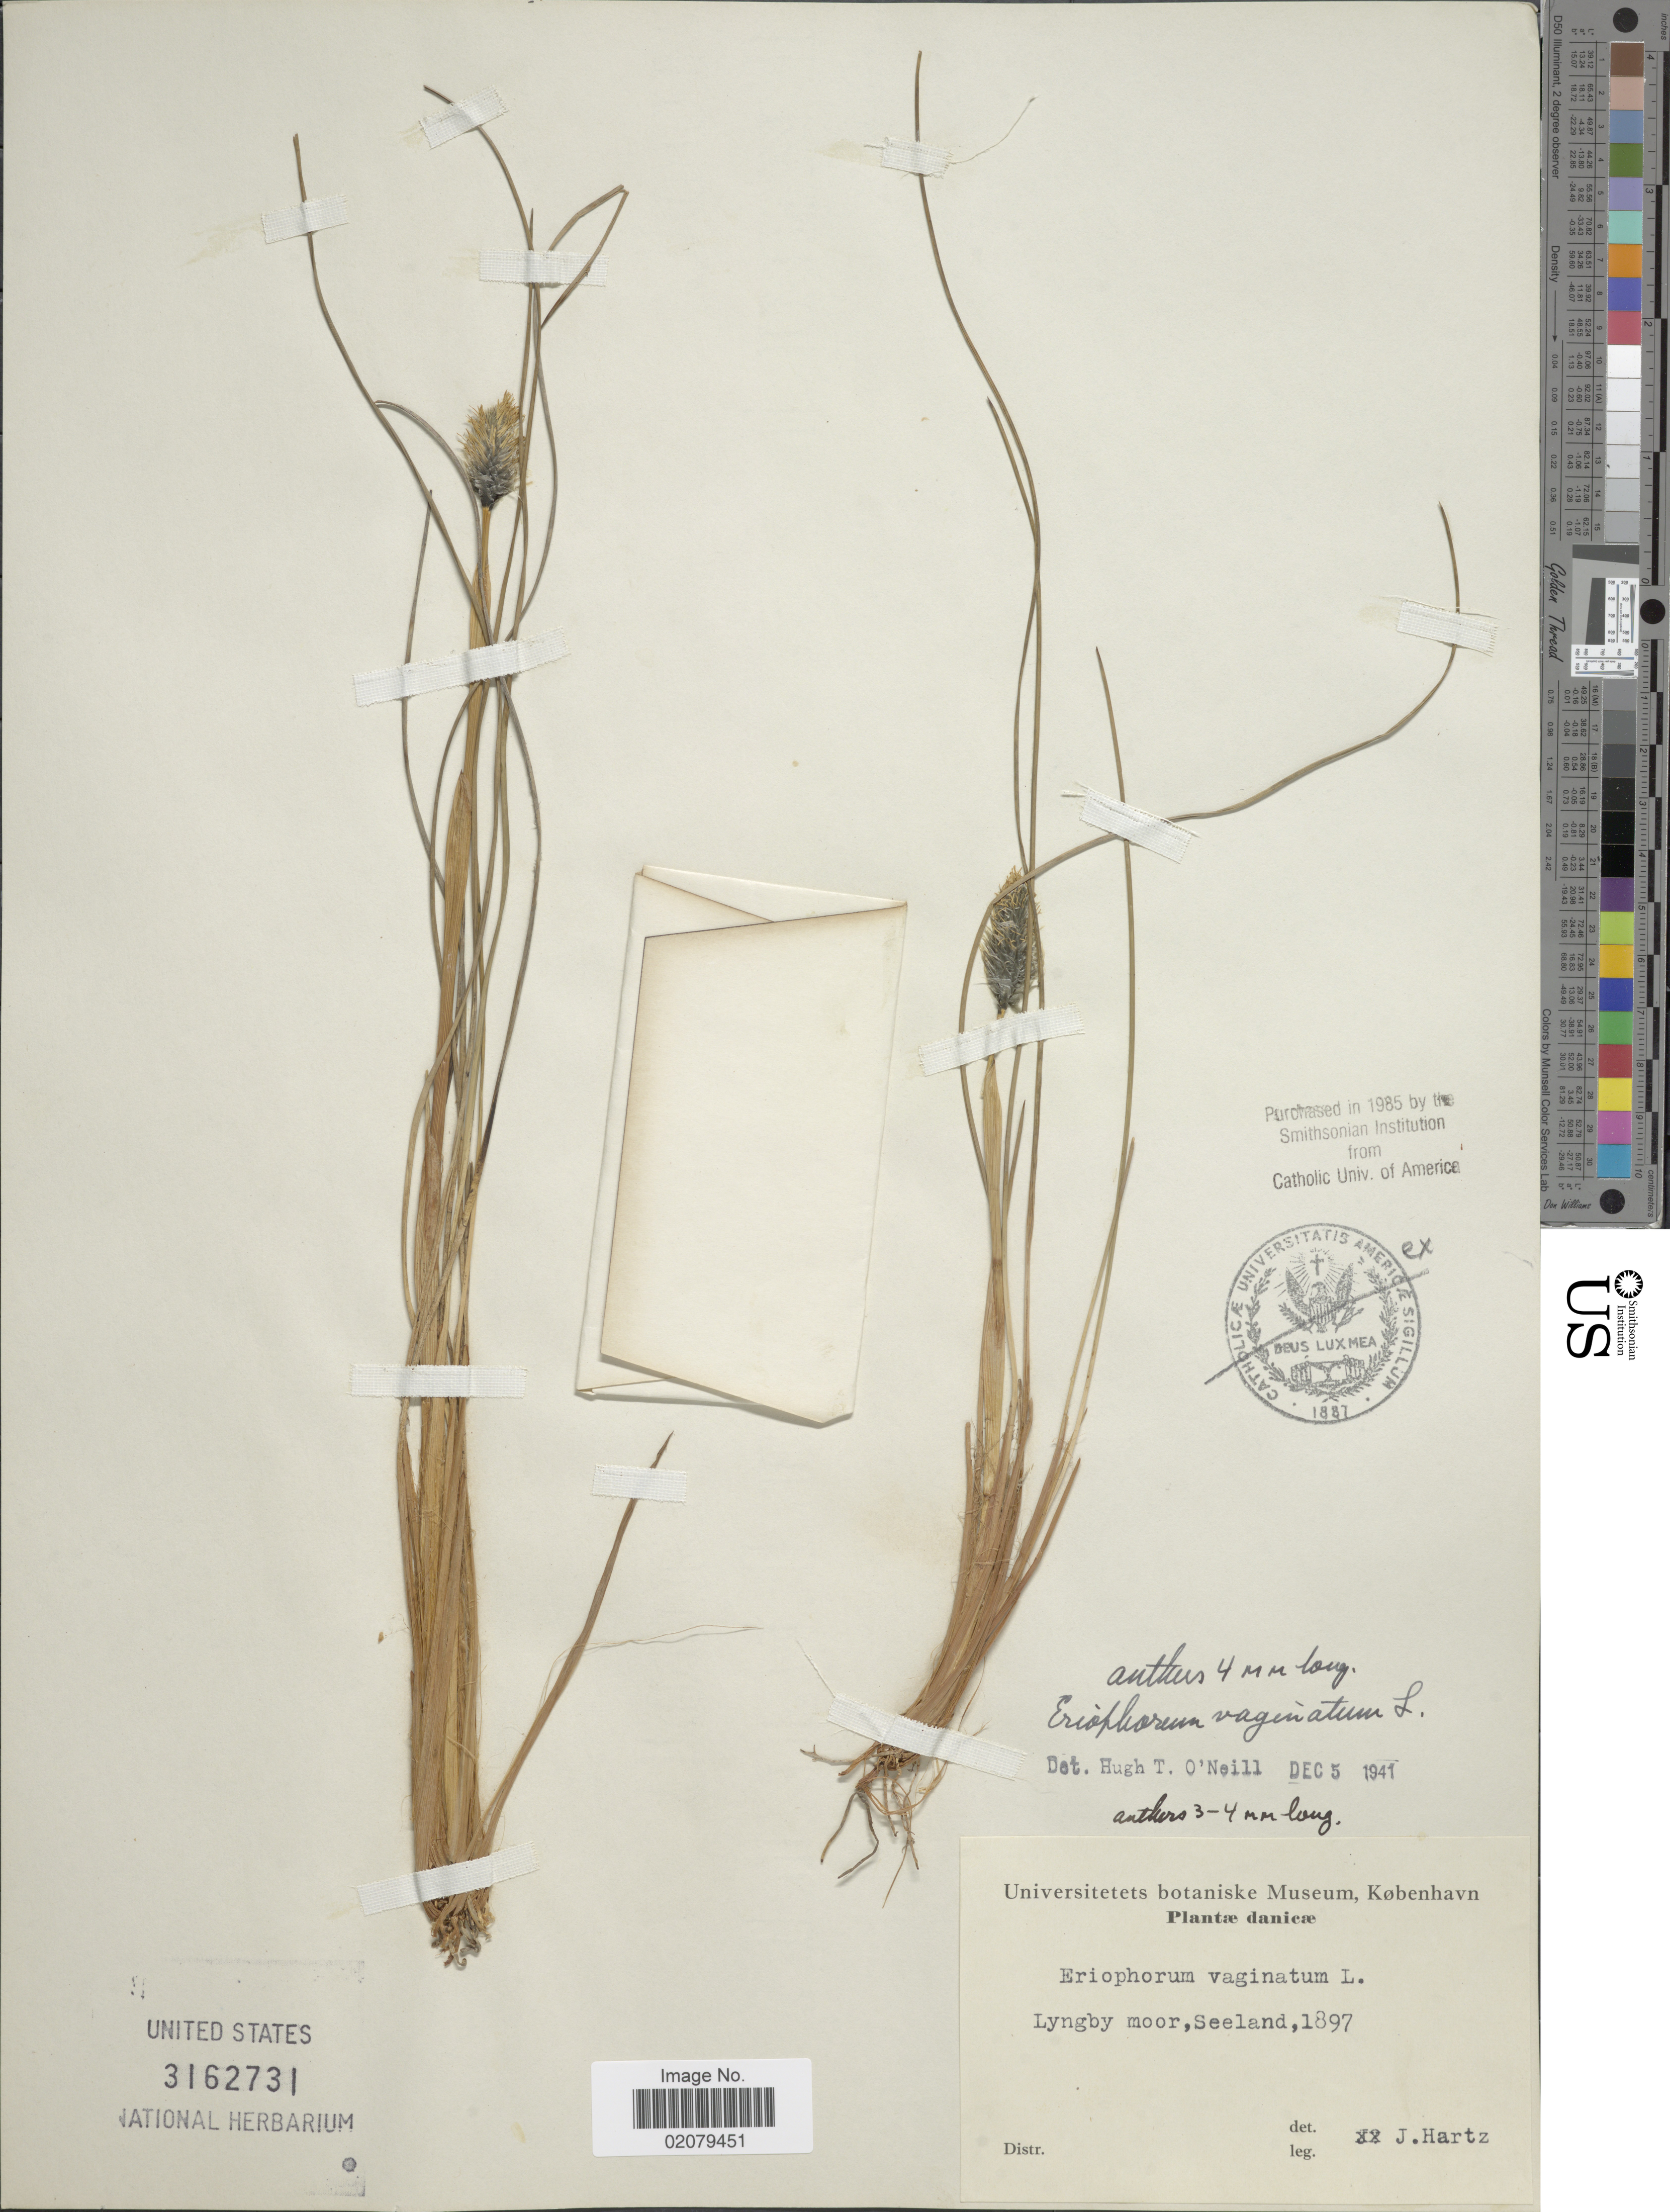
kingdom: Plantae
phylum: Tracheophyta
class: Liliopsida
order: Poales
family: Cyperaceae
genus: Eriophorum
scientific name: Eriophorum vaginatum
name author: L.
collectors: J. Hartz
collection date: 1897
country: Denmark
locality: Danicae, Lyngby moor, Seeland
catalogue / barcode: US 3162731